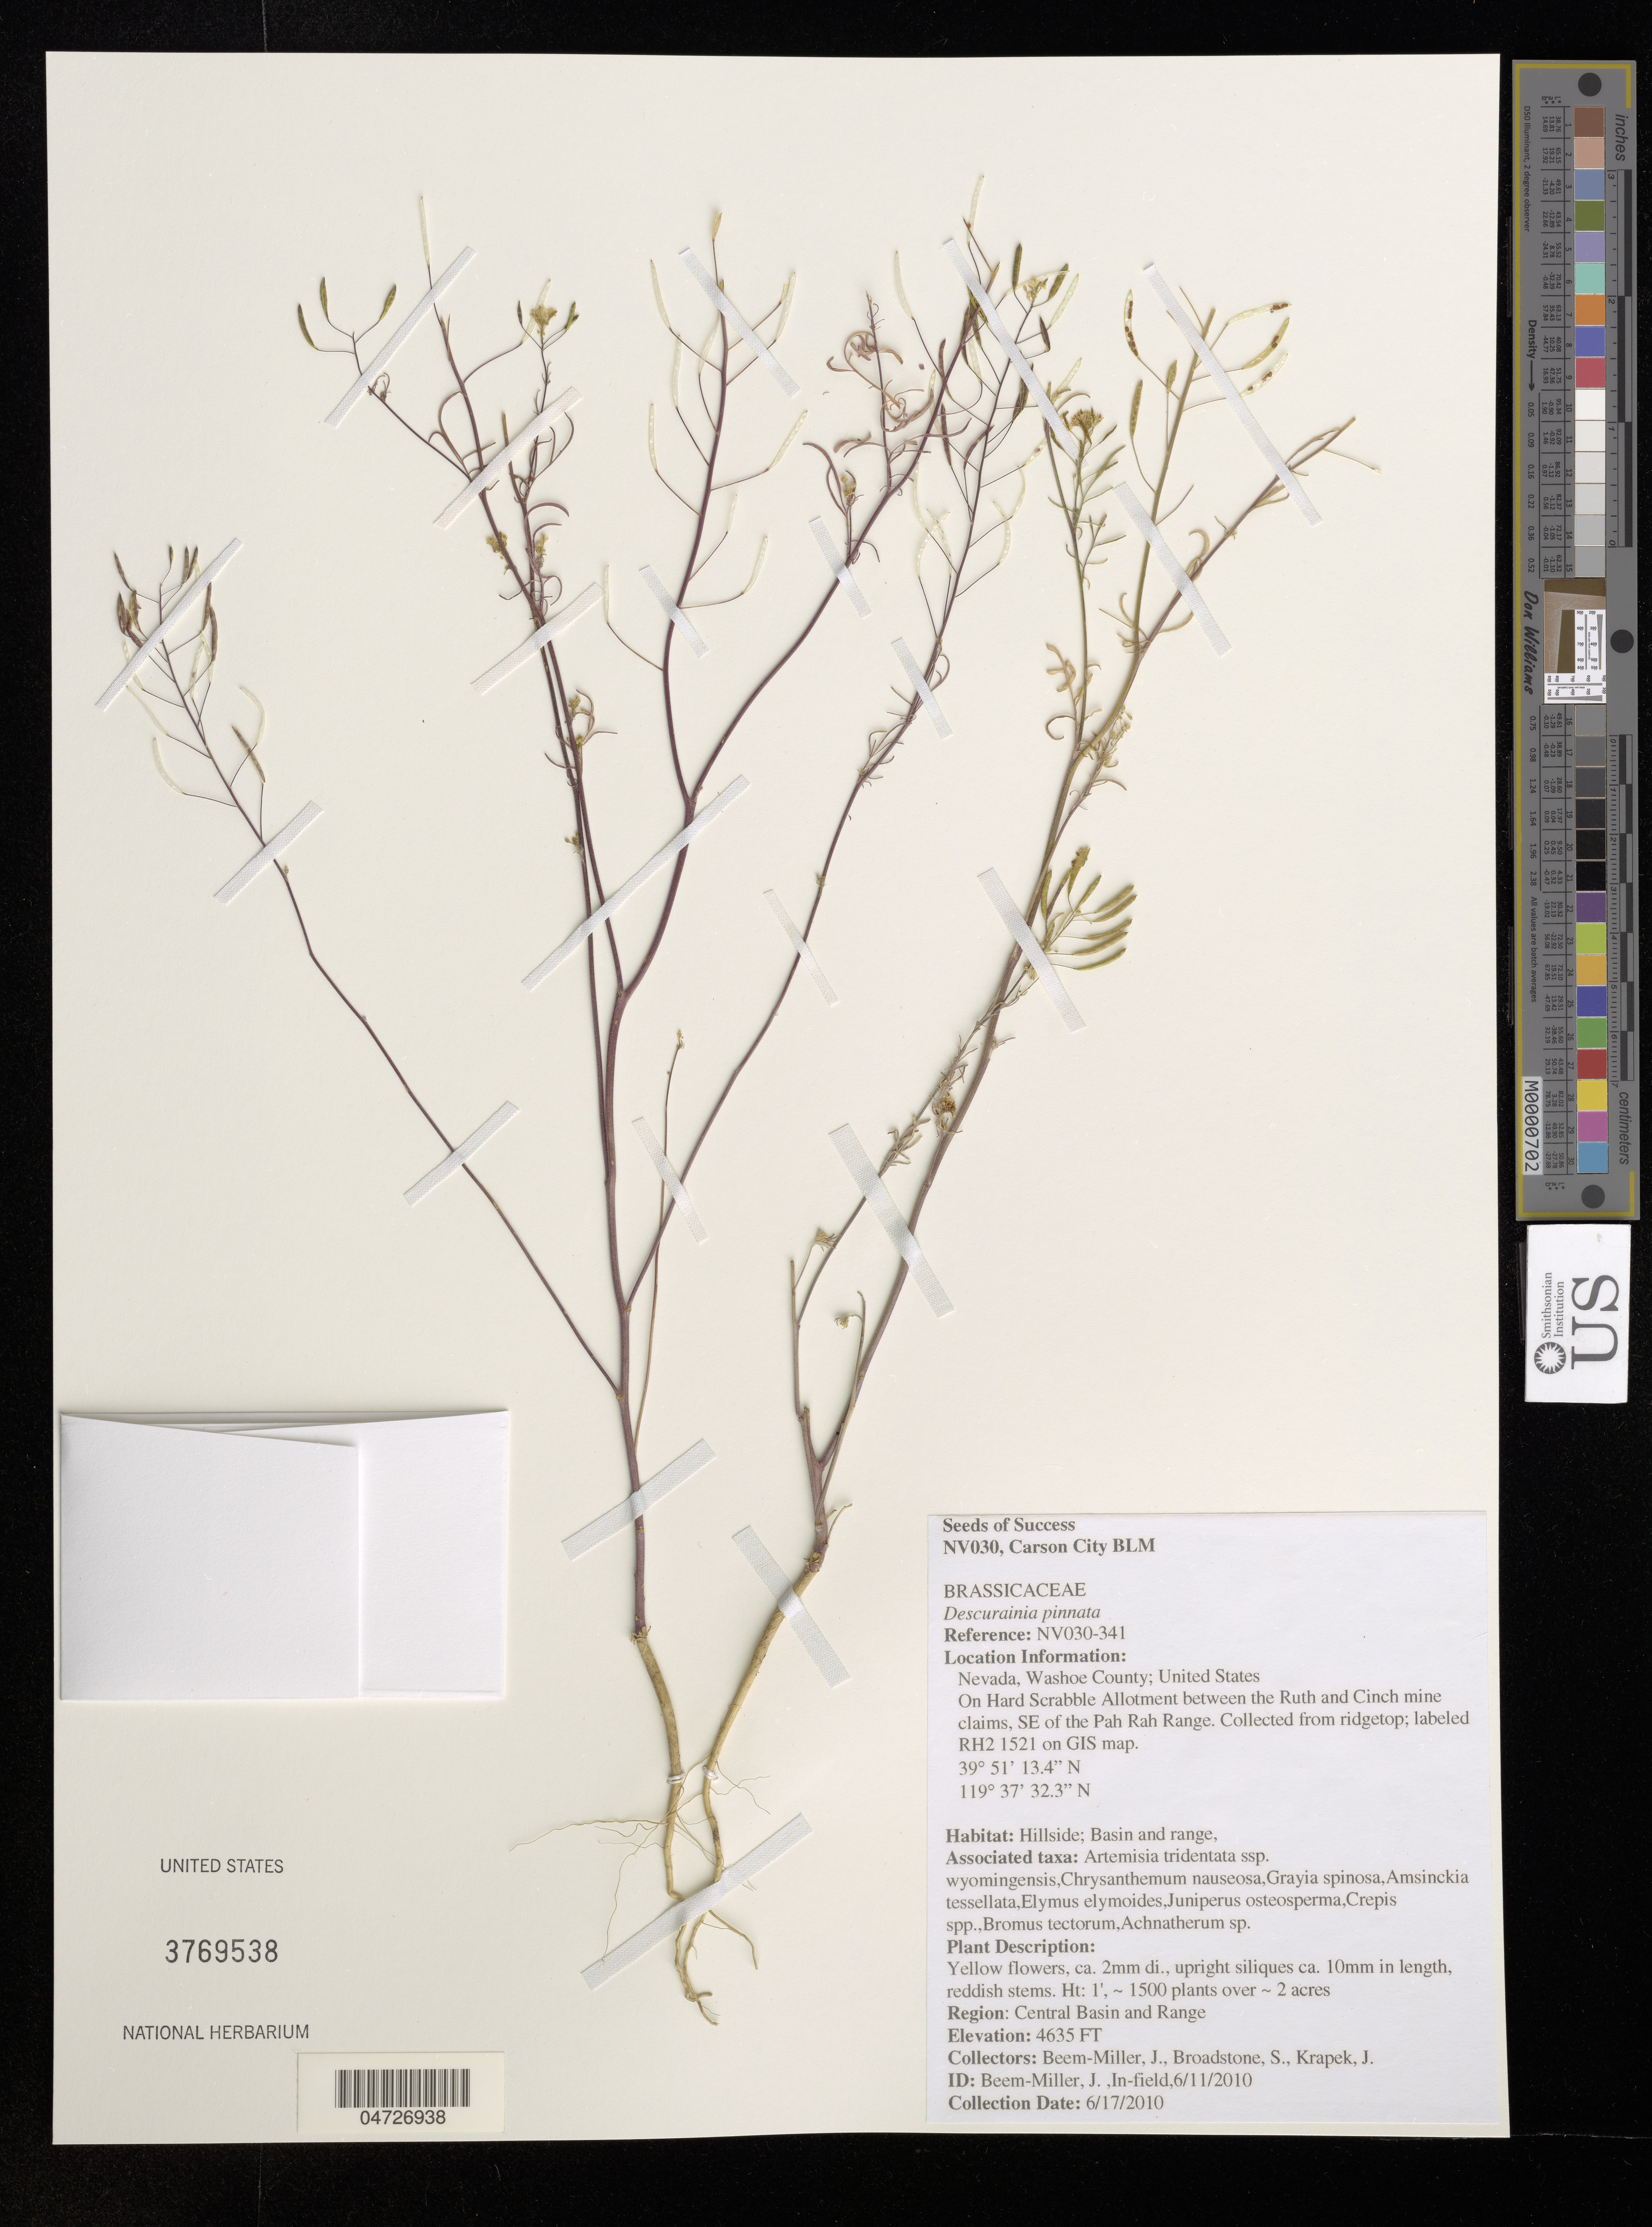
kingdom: Plantae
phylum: Tracheophyta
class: Magnoliopsida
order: Brassicales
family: Brassicaceae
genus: Descurainia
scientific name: Descurainia pinnata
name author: (Walter) Britton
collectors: J. Beem-Miller, S. Broadstone & J. Krapek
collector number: NV030-341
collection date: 2010-06-17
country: United States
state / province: Nevada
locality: Washoe County. On Hard Scrabble Allotment between the Ruth and Cinch mine claims, SE of the Pah Rah Range.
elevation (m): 1413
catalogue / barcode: US 3769538